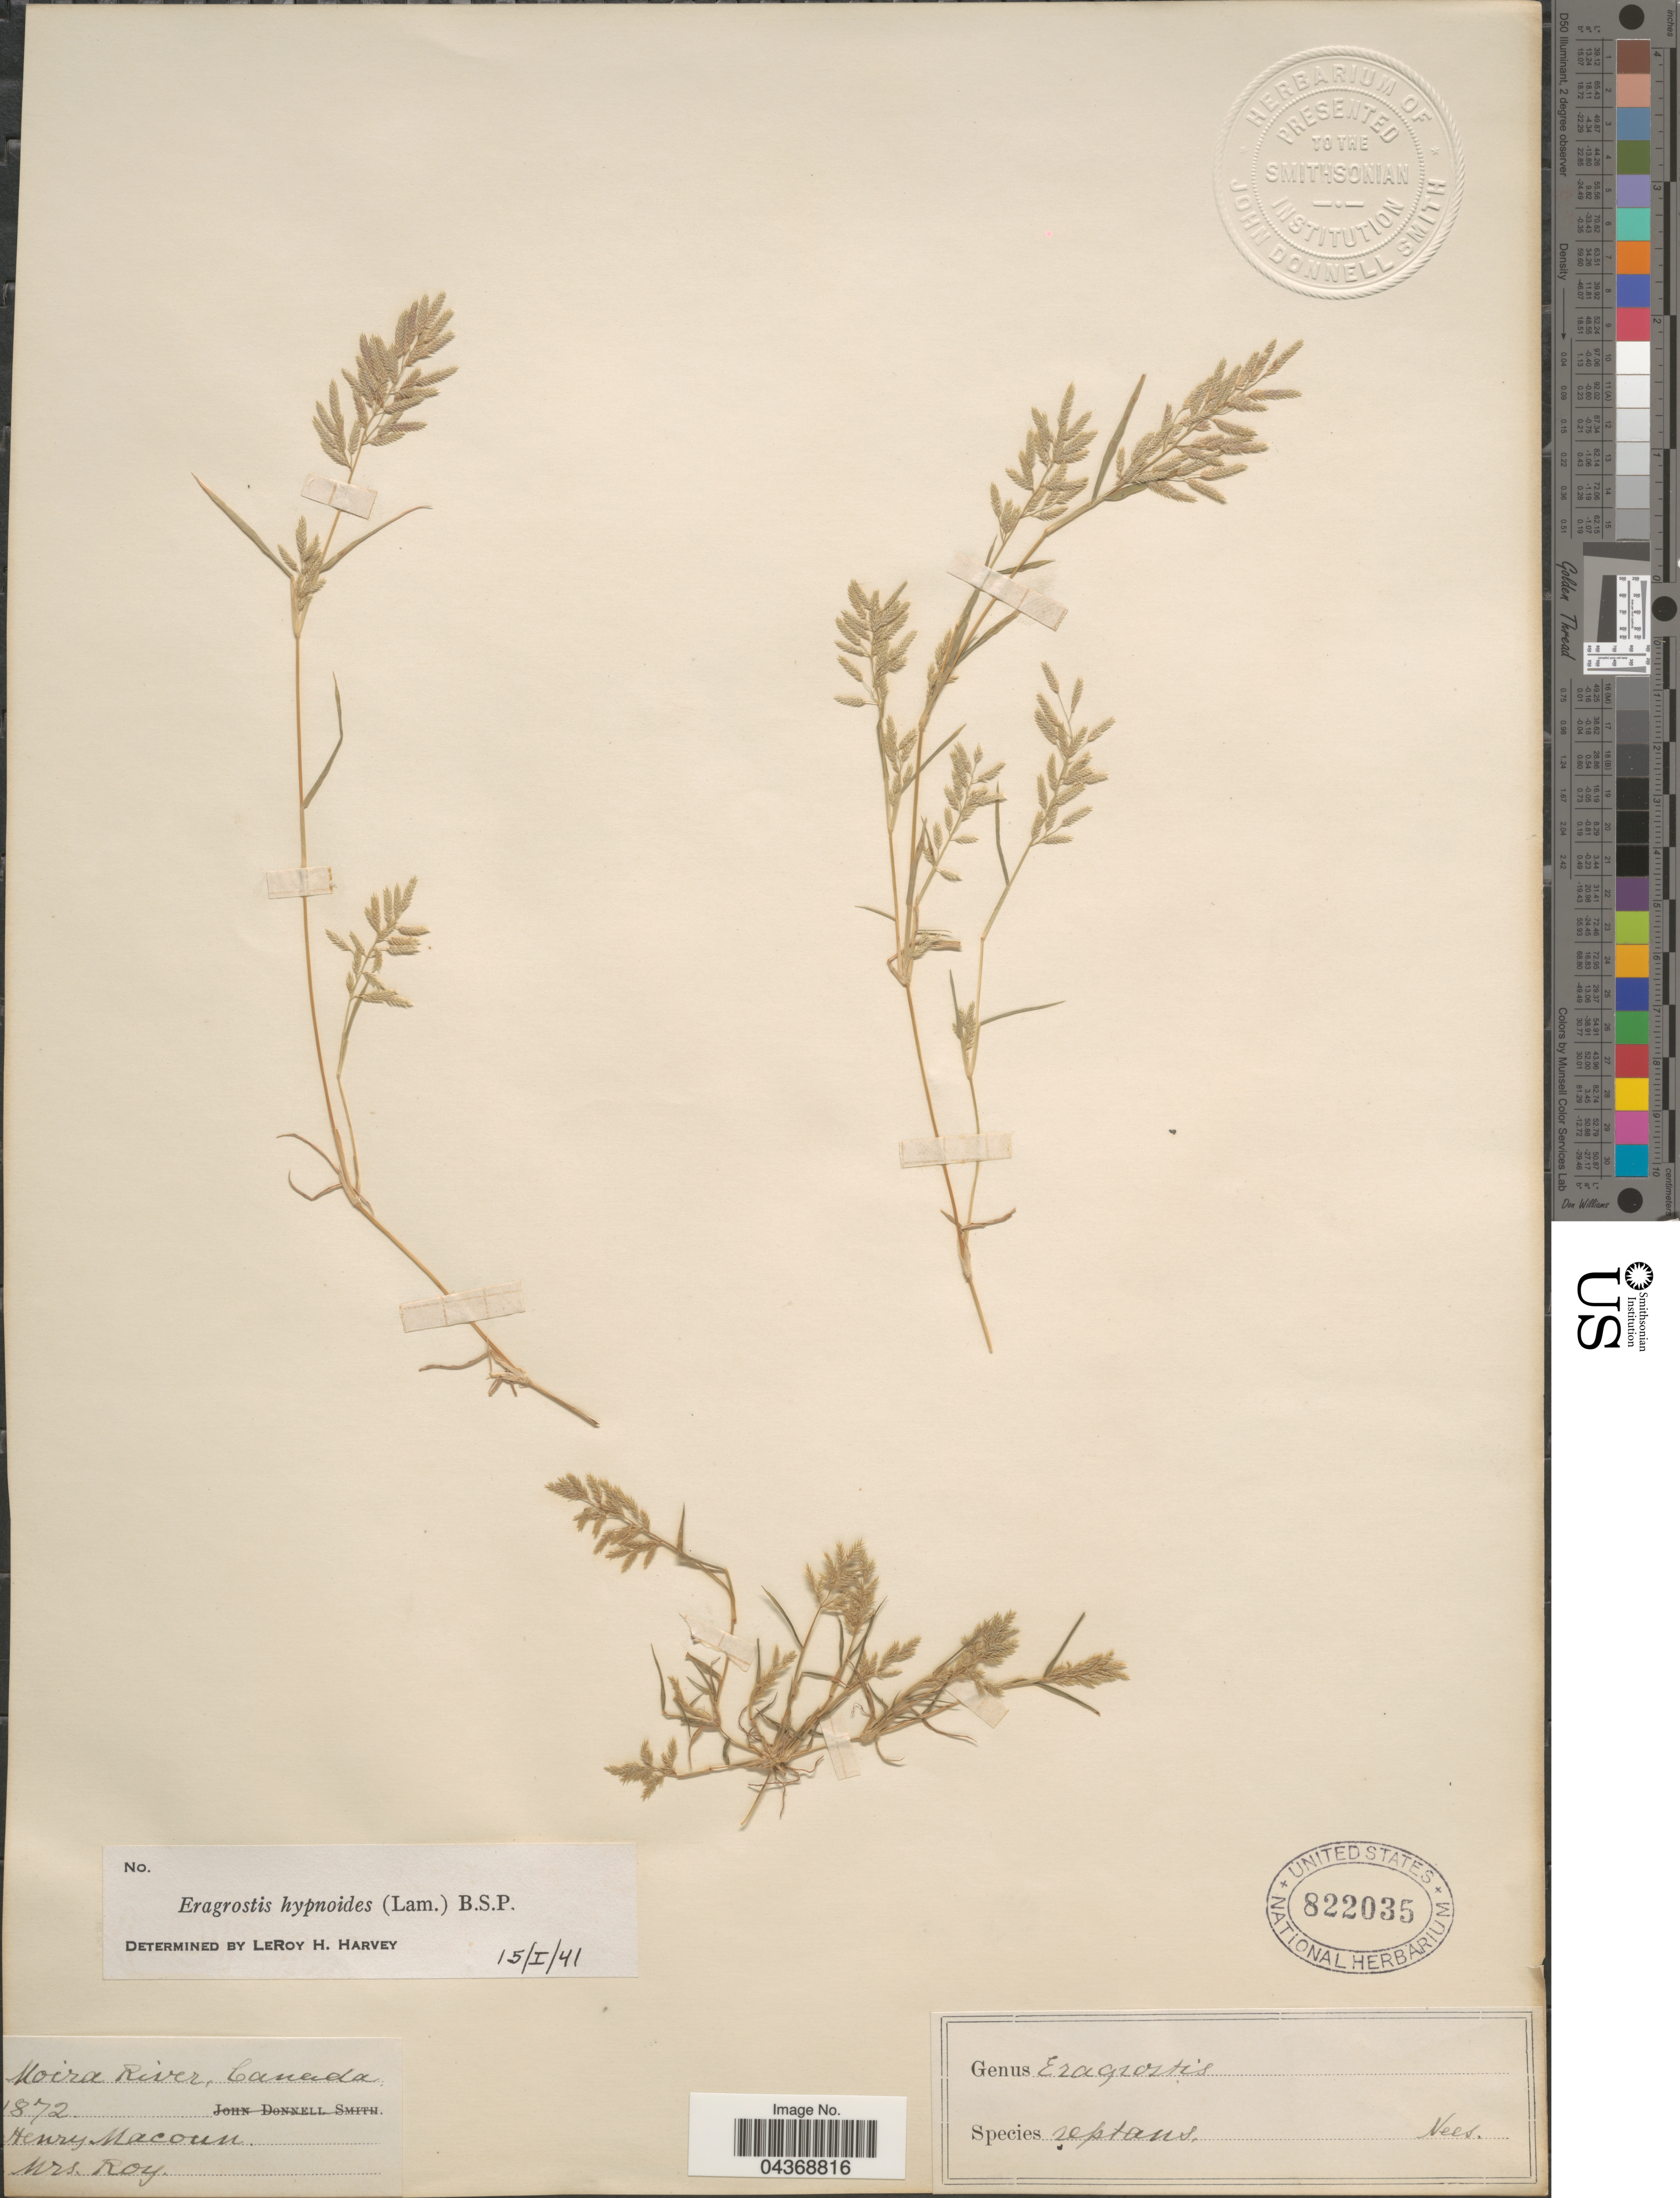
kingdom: Plantae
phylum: Tracheophyta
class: Liliopsida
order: Poales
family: Poaceae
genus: Eragrostis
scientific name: Eragrostis hypnoides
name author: (Lam.) Britton, Stearns & Poggenb.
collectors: H. Macoun & Roy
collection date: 1872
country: Canada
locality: Moira River.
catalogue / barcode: US 822035